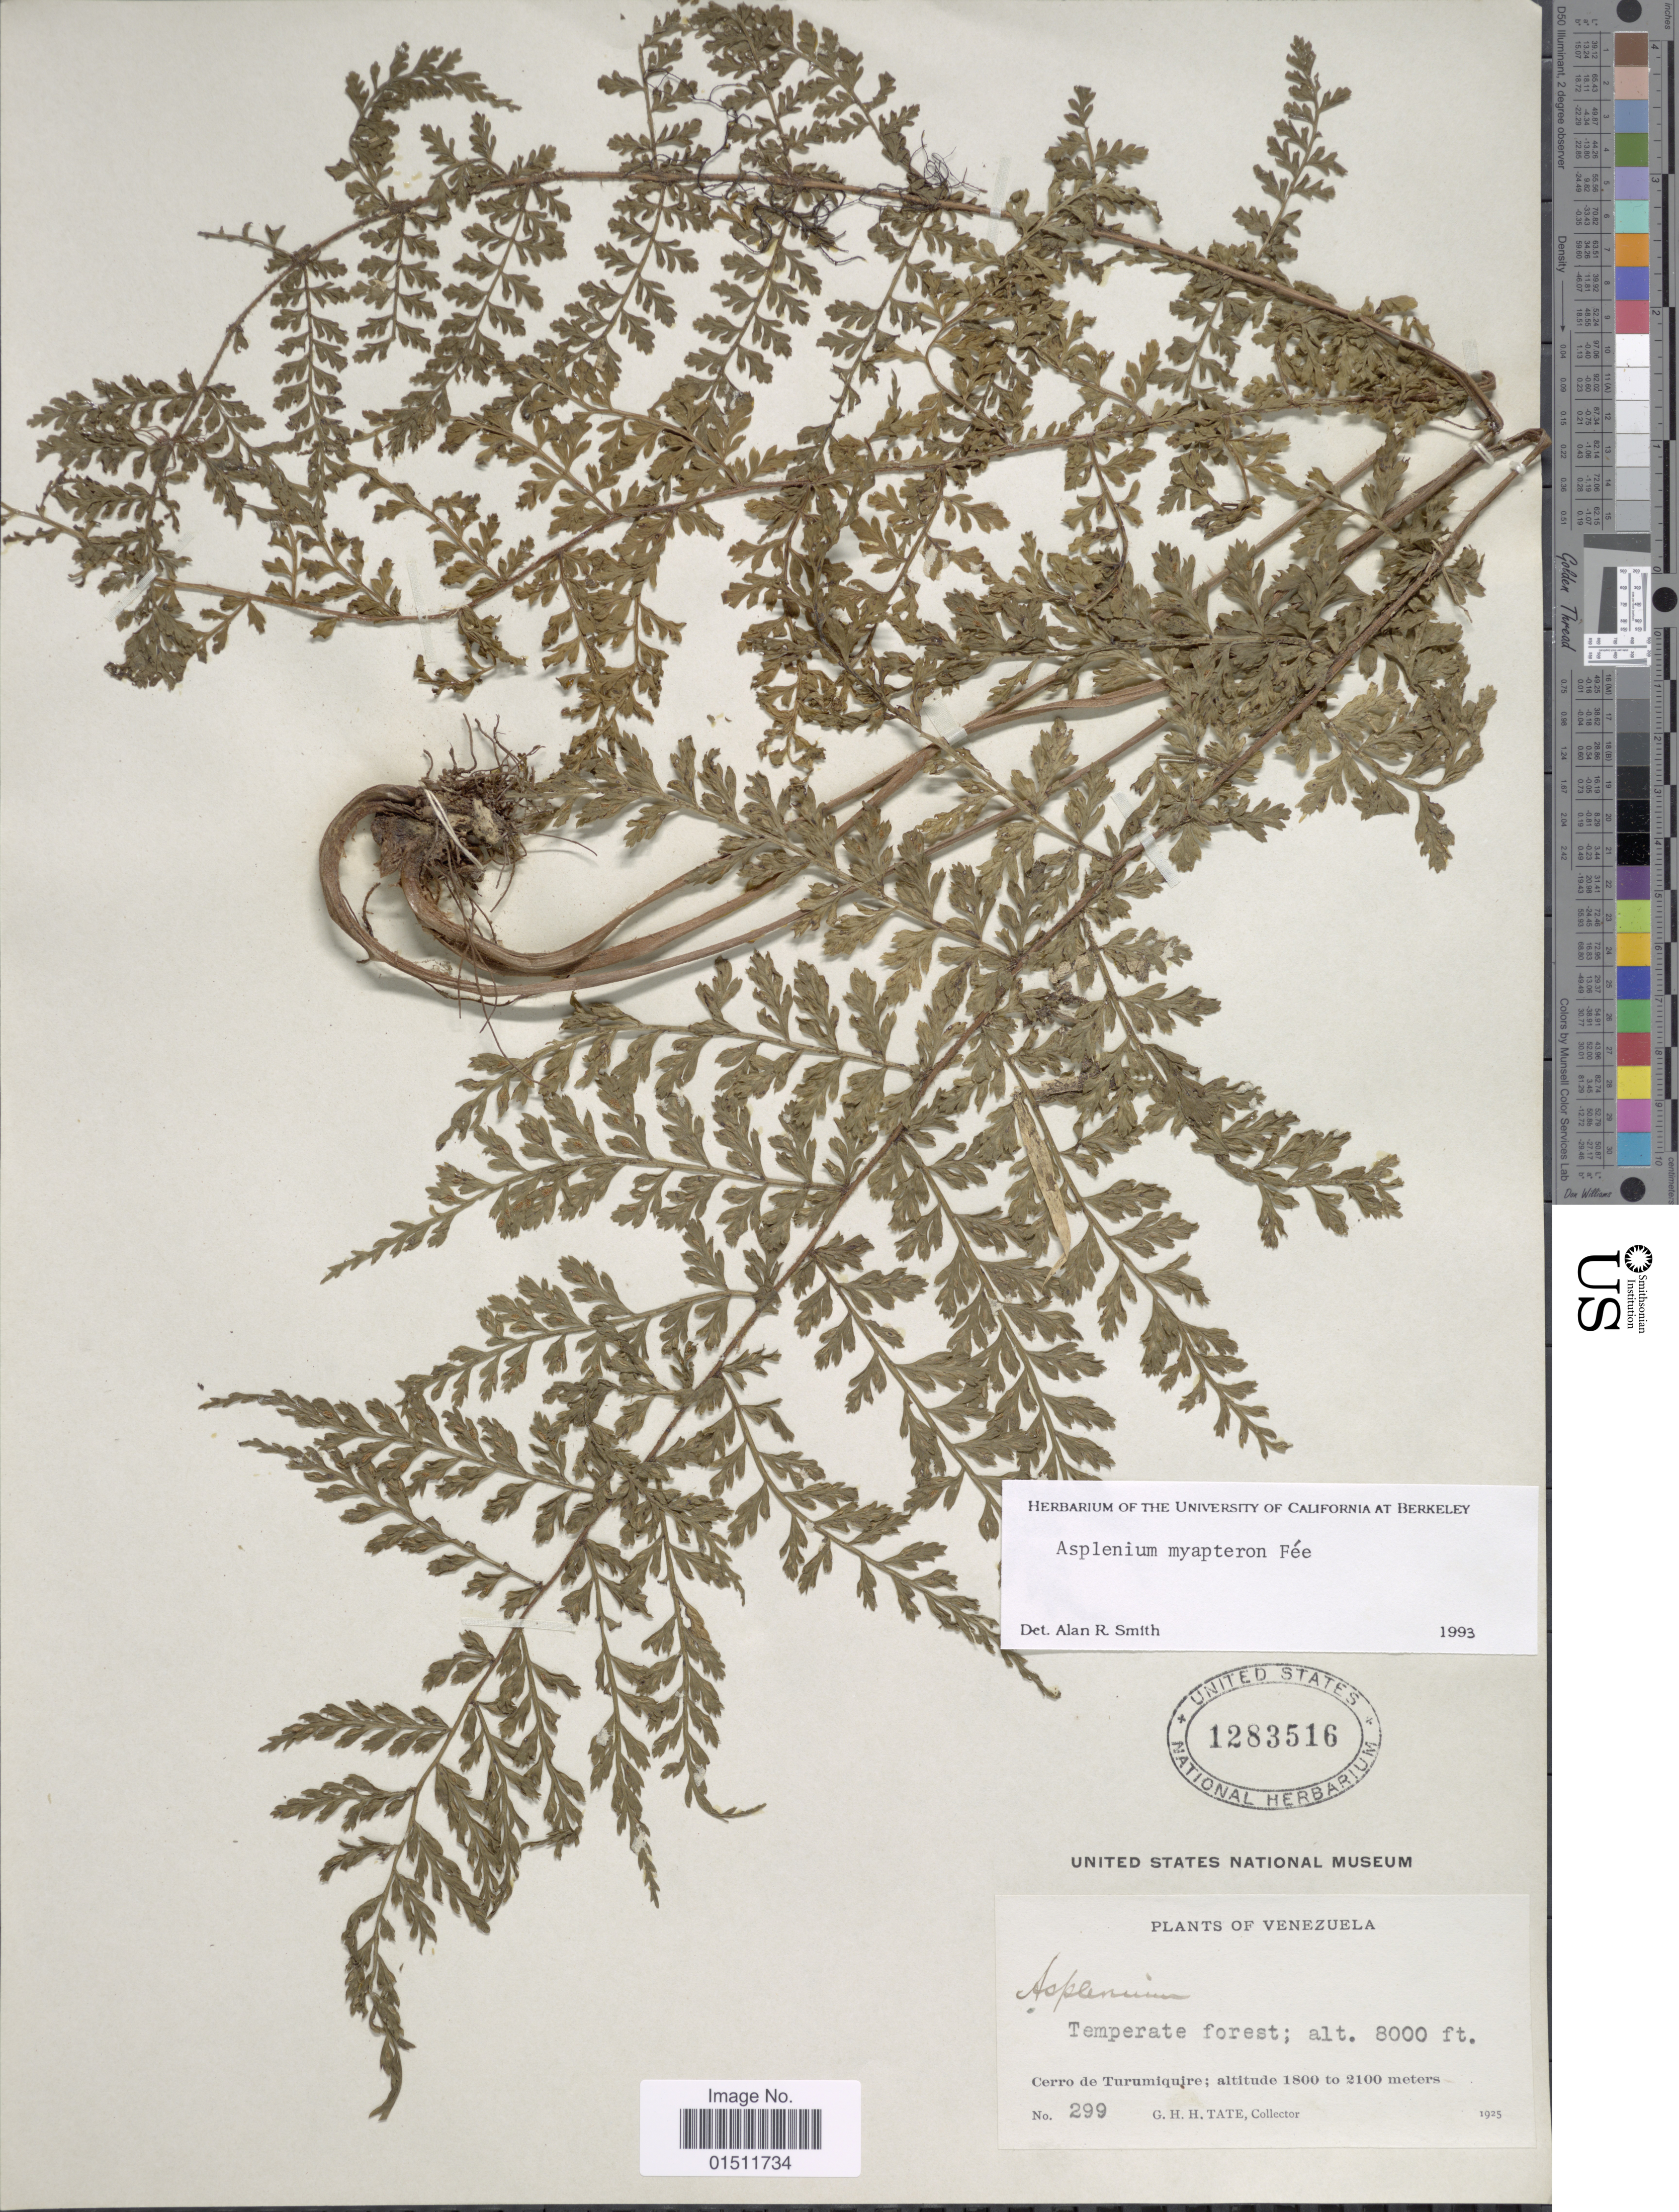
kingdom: Plantae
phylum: Tracheophyta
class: Polypodiopsida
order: Polypodiales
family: Aspleniaceae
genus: Asplenium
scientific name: Asplenium myapteron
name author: Fée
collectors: G. H. H.Tate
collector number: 299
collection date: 1925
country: Venezuela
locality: Cerro de Turumiquire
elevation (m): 1800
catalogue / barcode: US 1283516